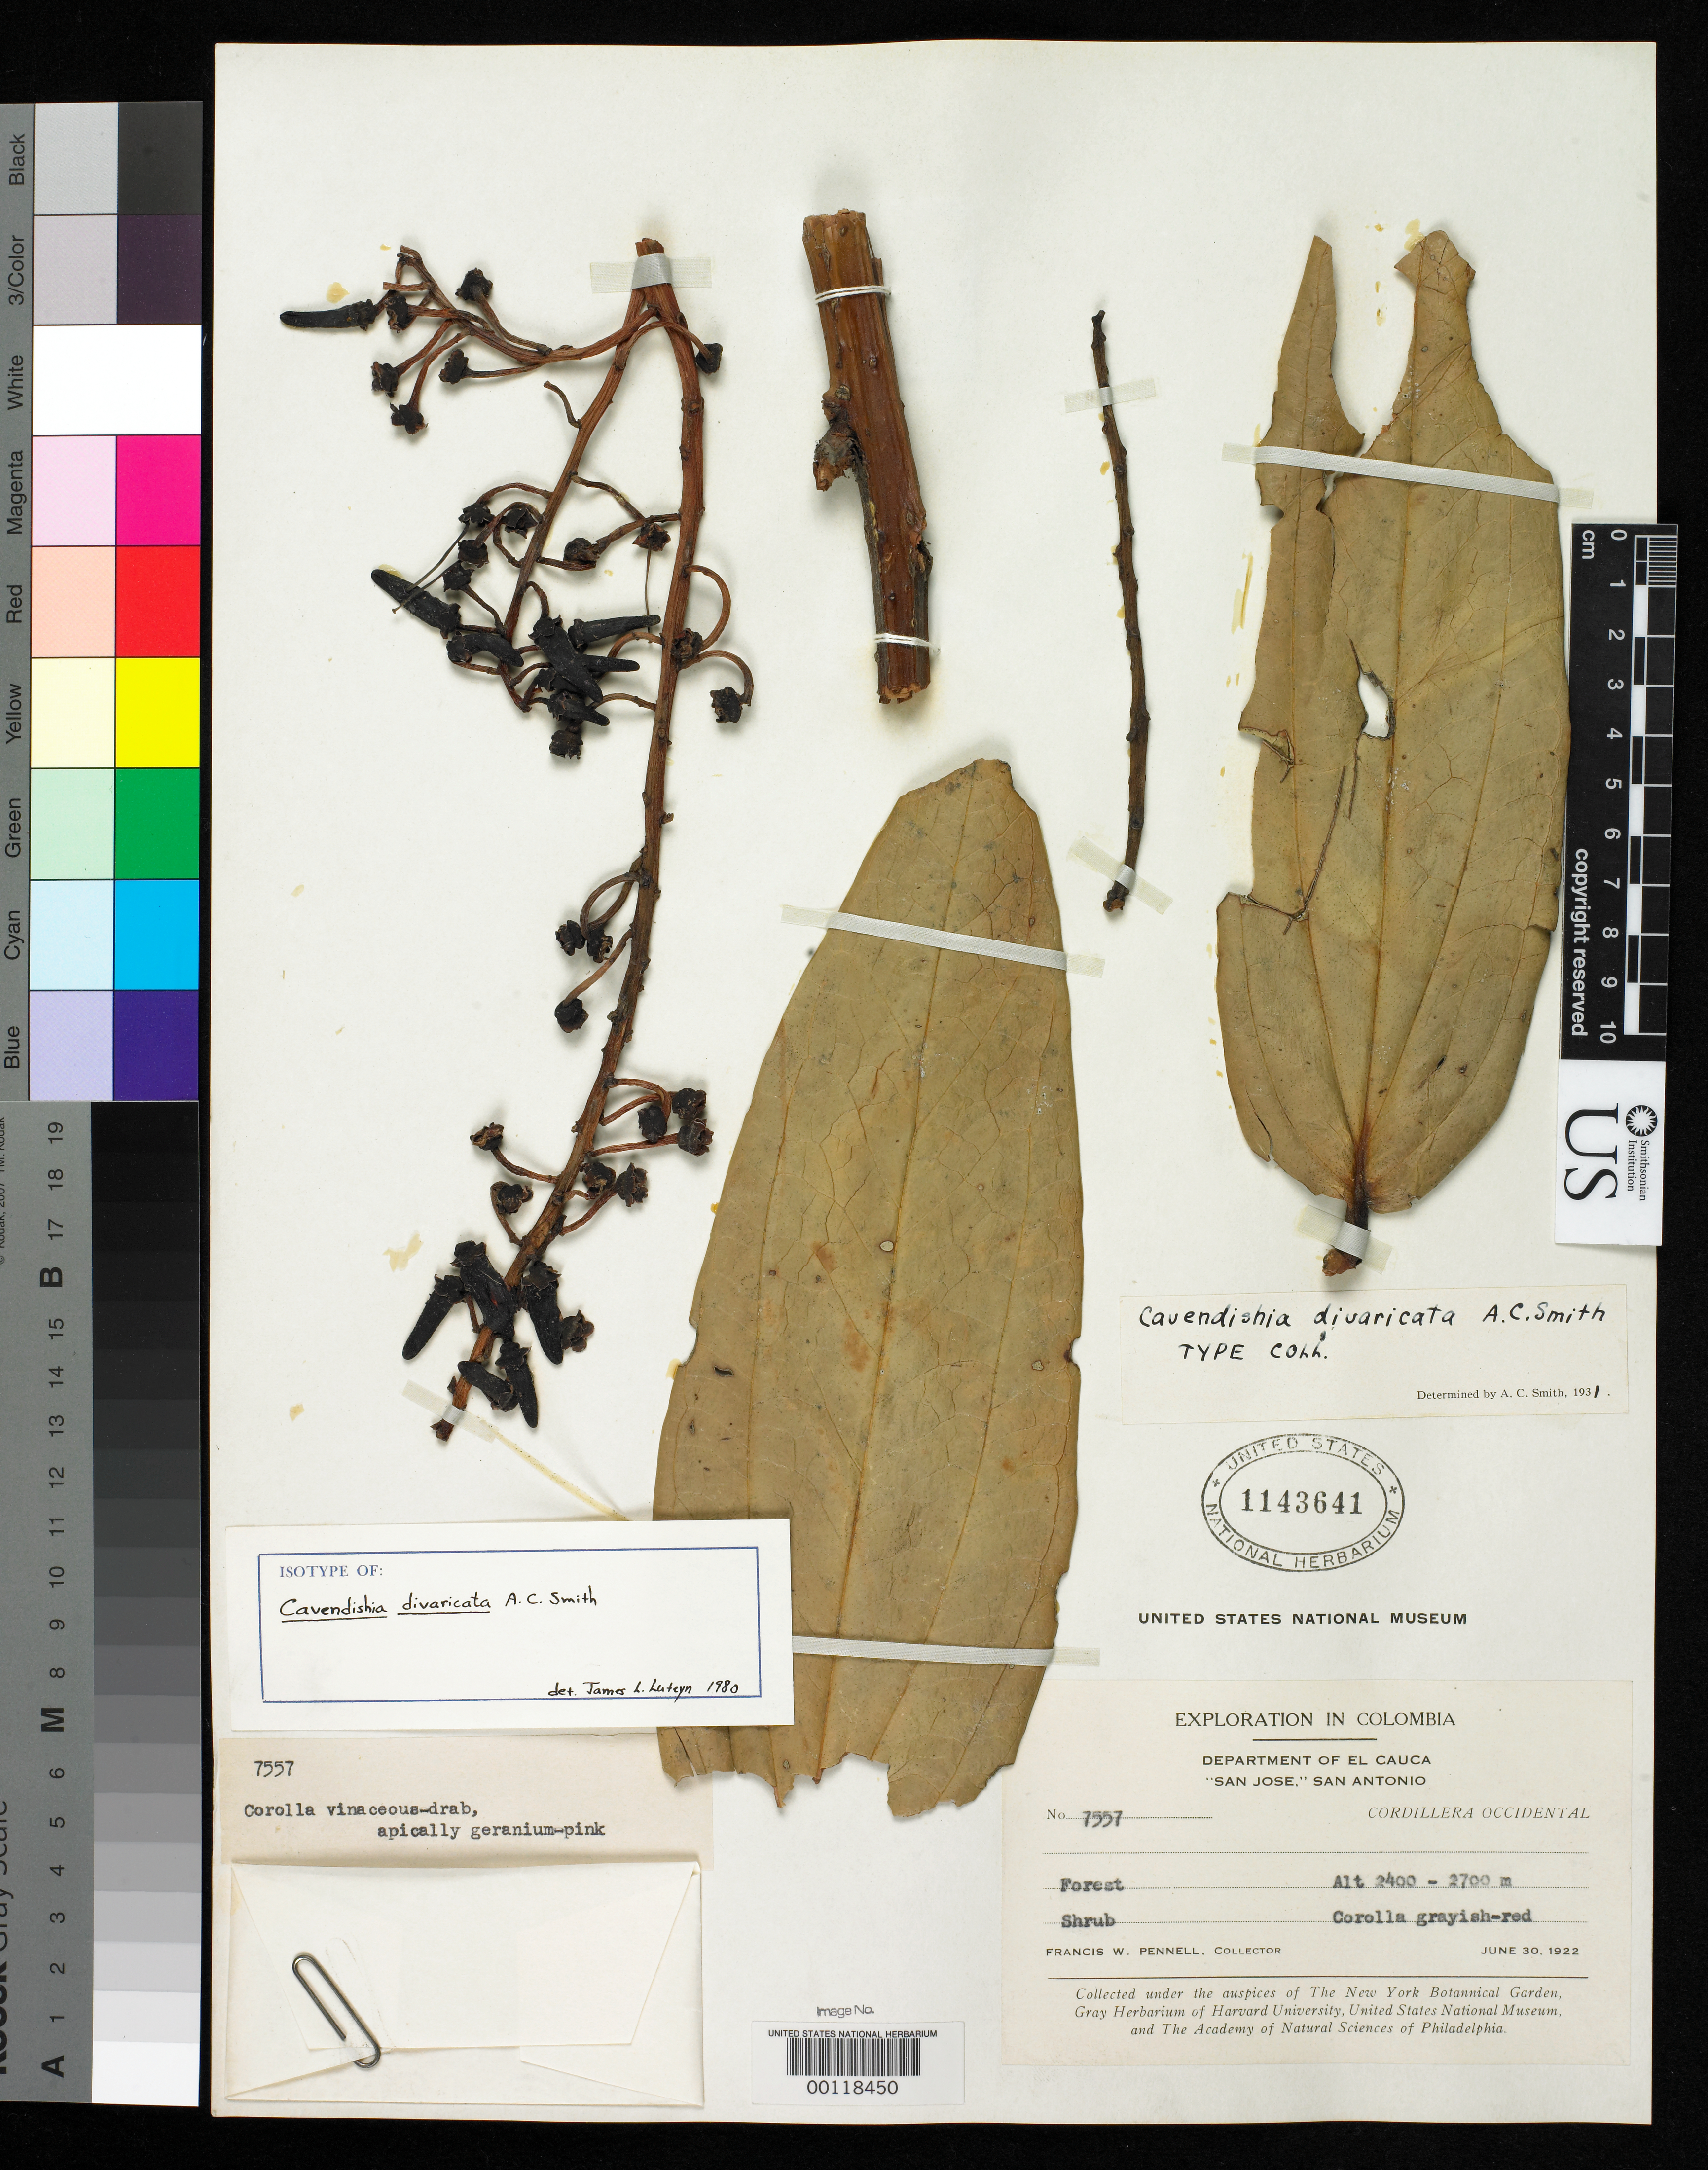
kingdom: Plantae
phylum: Tracheophyta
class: Magnoliopsida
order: Ericales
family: Ericaceae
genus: Cavendishia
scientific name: Cavendishia divaricata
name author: A.C. Sm.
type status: Isotype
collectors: F. W. Pennell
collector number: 7557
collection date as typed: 30 Jun 1922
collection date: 1922-06-30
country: Colombia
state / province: Cauca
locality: San Jose, near San Antonia, western Cordillera.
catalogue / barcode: US 1143641